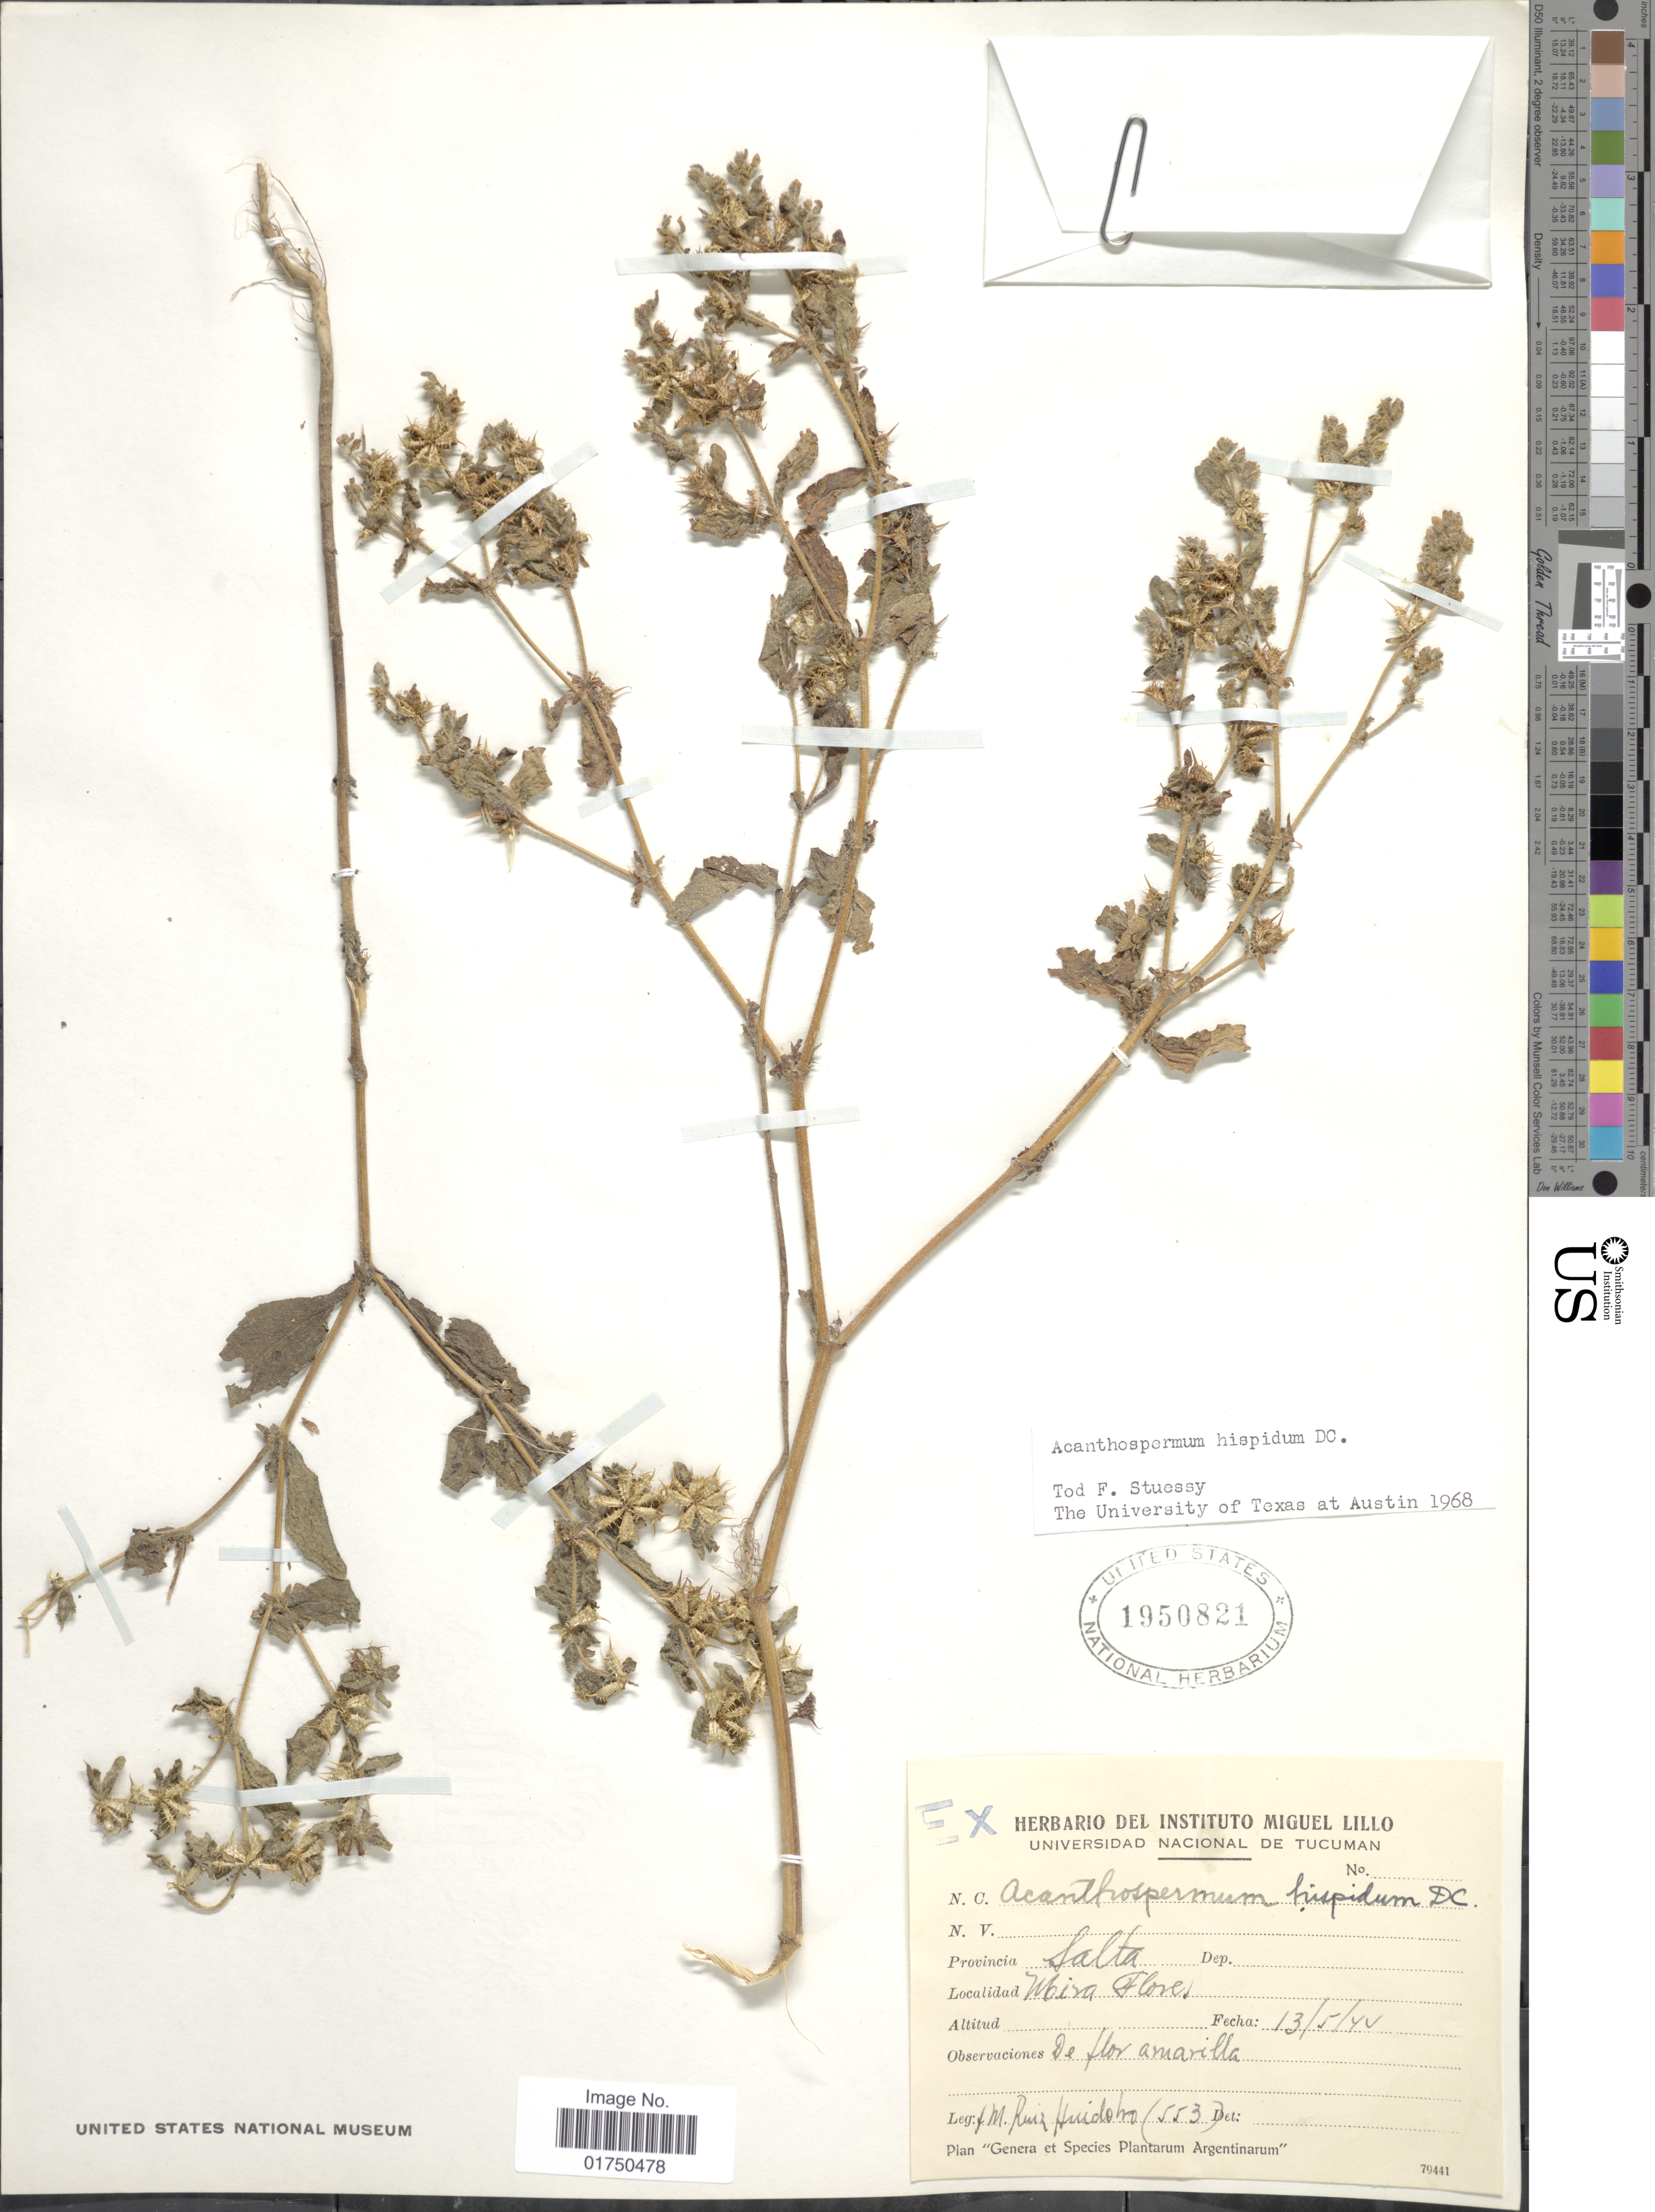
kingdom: Plantae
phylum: Tracheophyta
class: Magnoliopsida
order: Asterales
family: Asteraceae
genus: Acanthospermum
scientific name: Acanthospermum hispidum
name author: DC.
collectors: J. M. Ruiz Huidobo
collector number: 553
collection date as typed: Transcribed d/m/y: 13/5/44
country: Argentina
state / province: Salta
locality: Provincia Salta. Mira Flores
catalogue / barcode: US 1950821